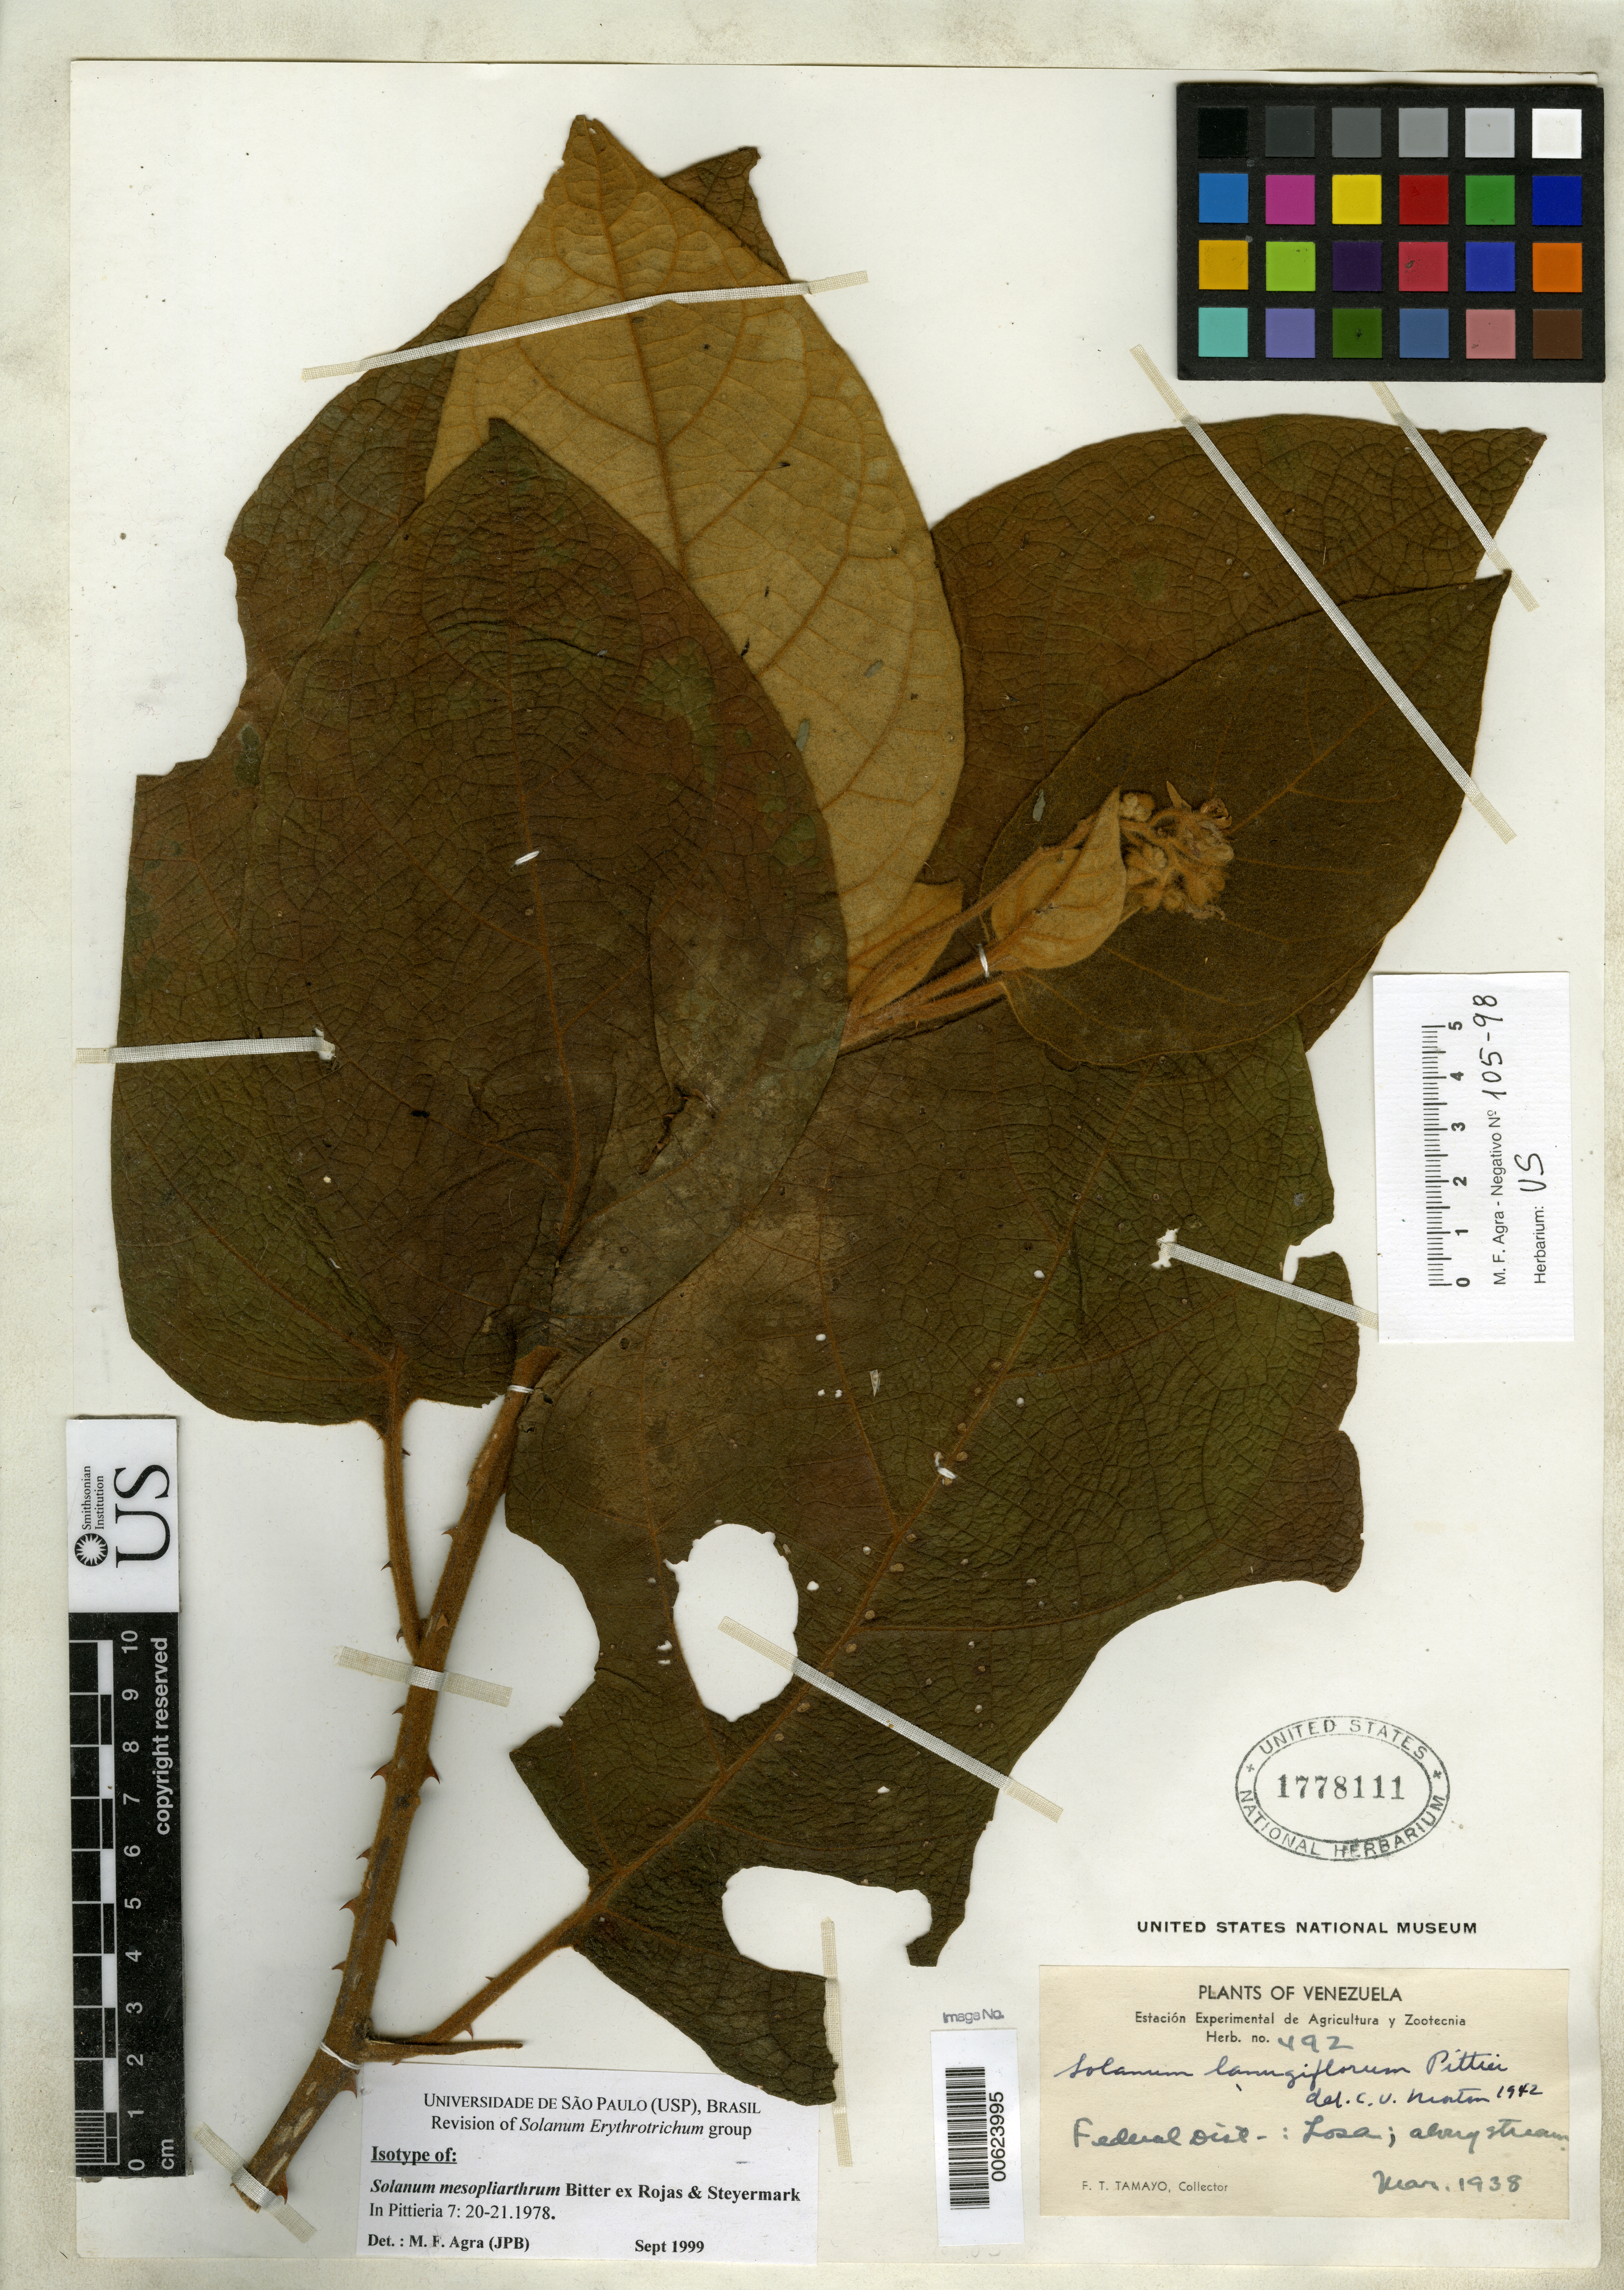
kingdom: Plantae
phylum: Tracheophyta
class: Magnoliopsida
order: Solanales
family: Solanaceae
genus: Solanum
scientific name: Solanum mesopliarthrum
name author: Bitter ex F. Rojas & Steyerm.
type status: Possible Isotype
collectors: F. Tamayo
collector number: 492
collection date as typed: Mar 1938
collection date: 1938-03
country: Venezuela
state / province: Distrito Federal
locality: Losa, along stream.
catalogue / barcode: US 1778111